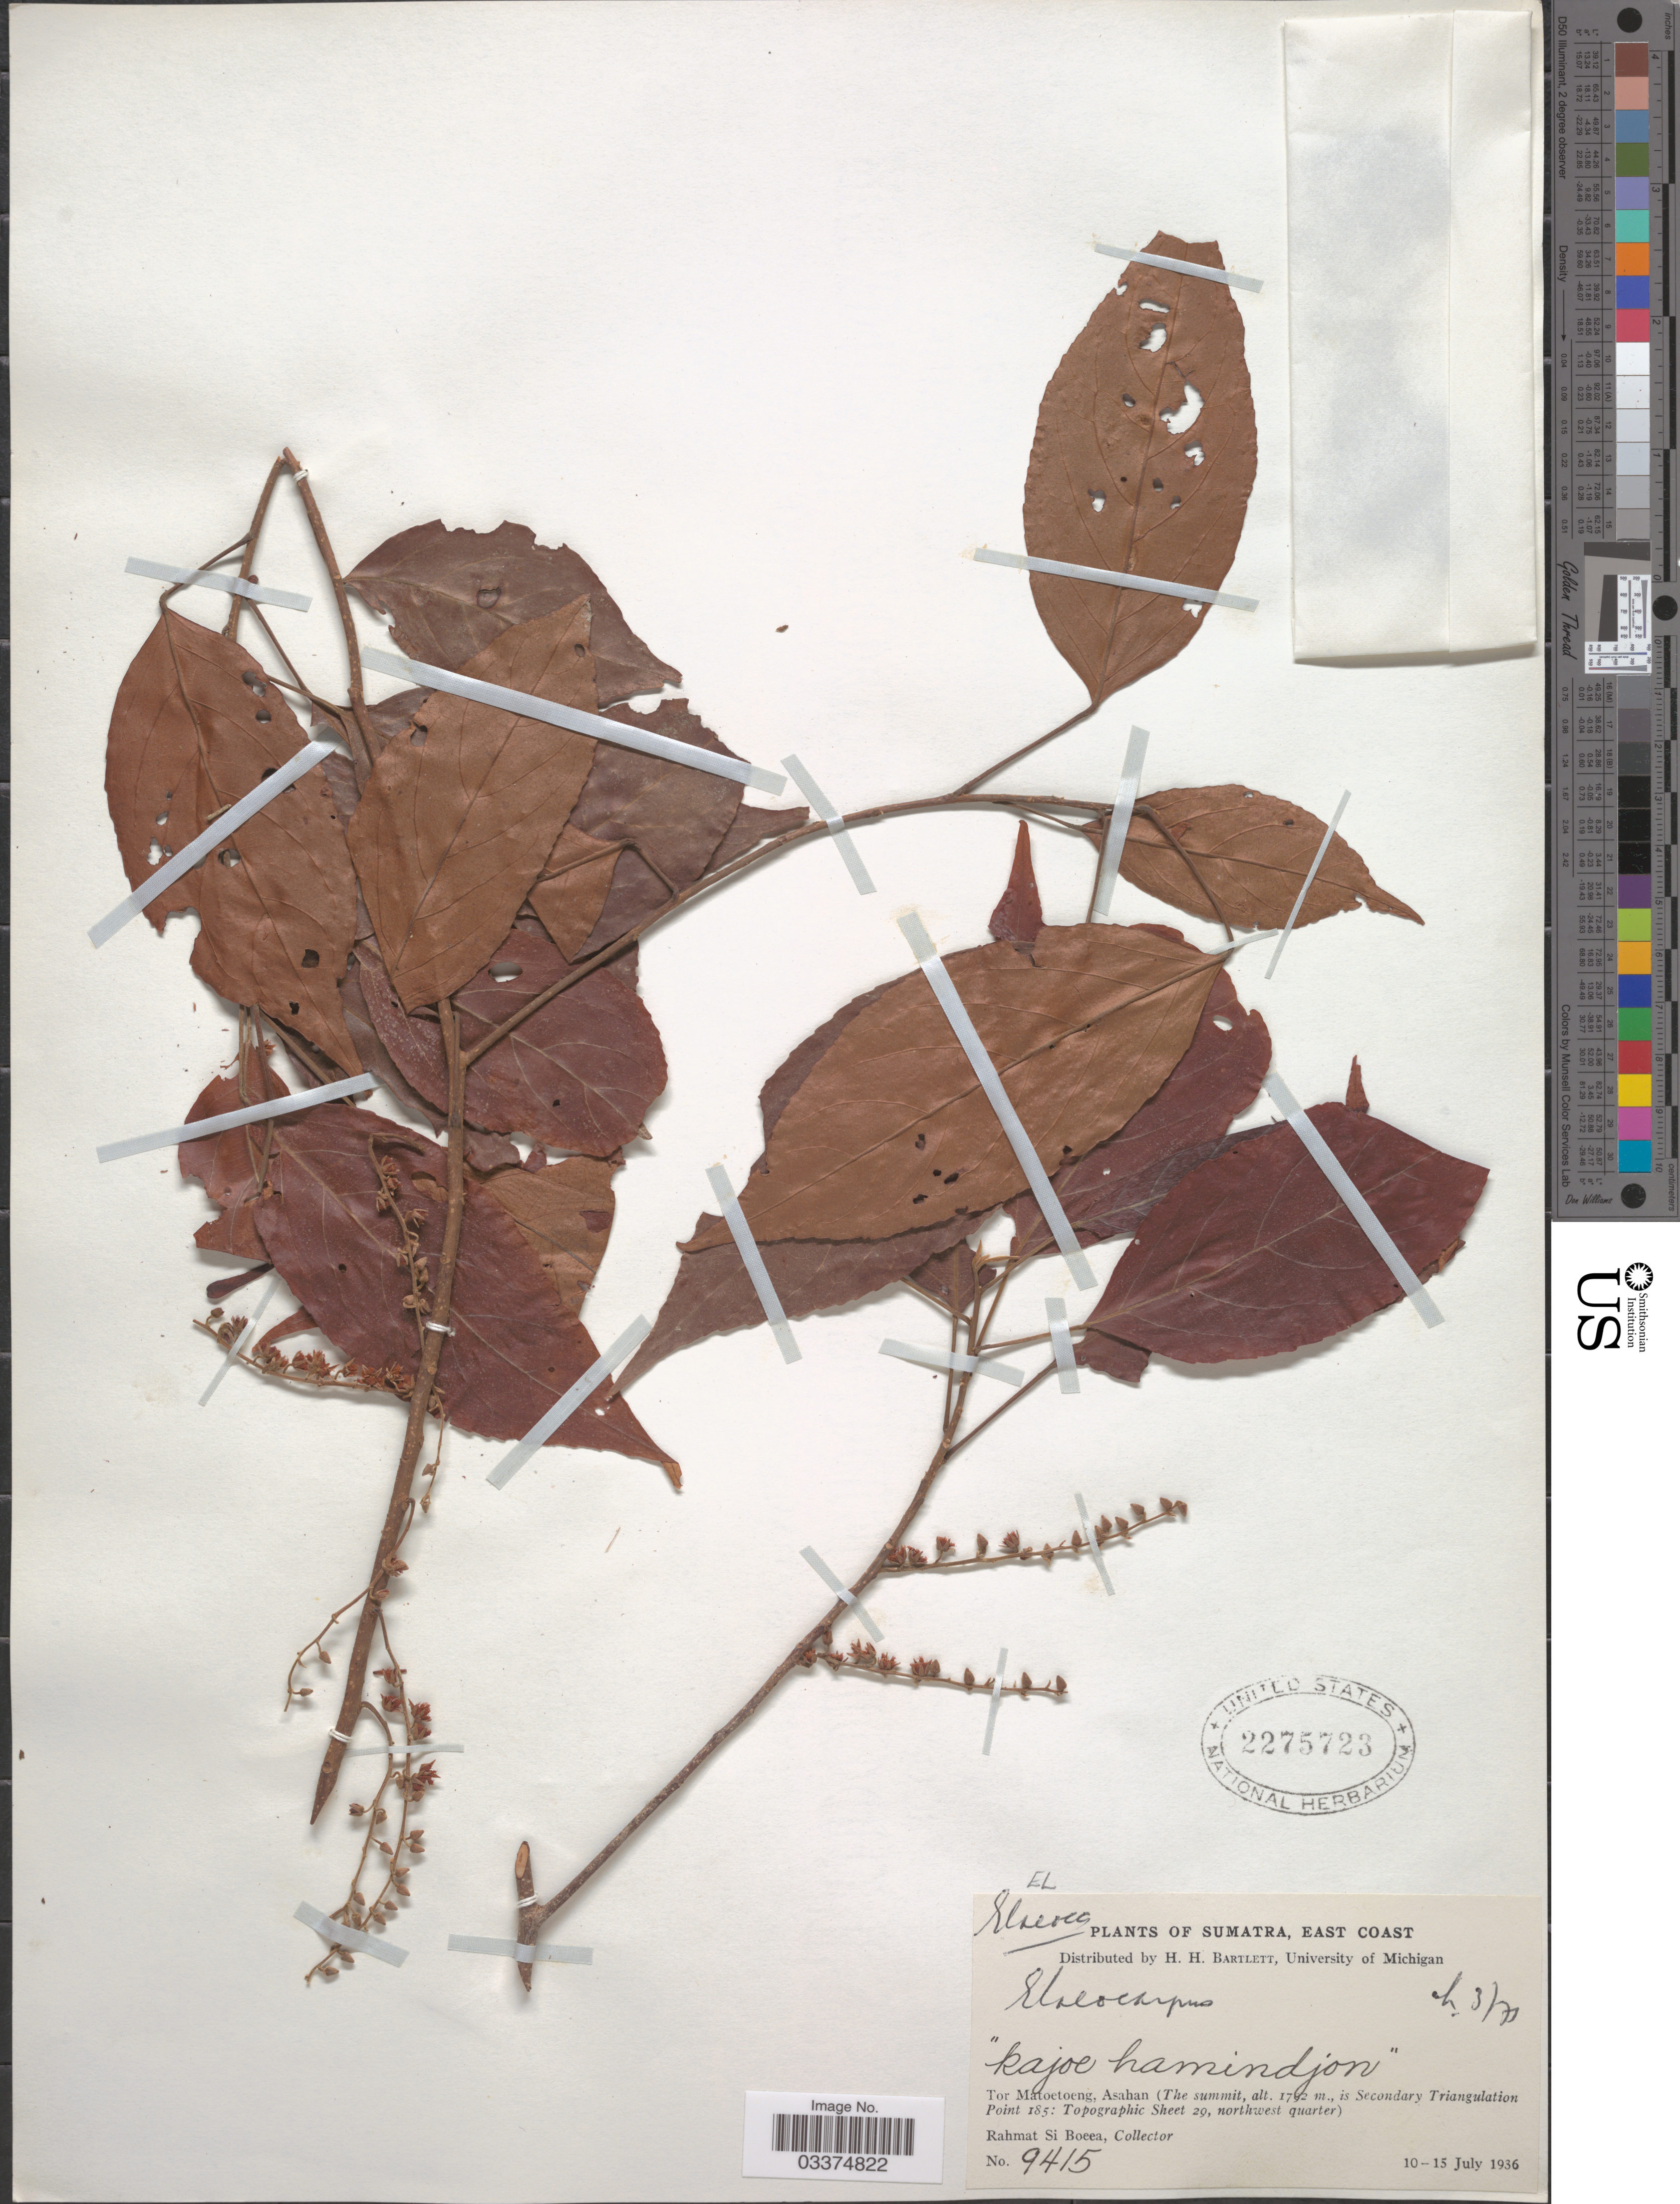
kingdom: Plantae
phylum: Tracheophyta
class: Magnoliopsida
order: Oxalidales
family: Elaeocarpaceae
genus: Elaeocarpus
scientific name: Elaeocarpus sp.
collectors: Rahmat Si Boeea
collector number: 9415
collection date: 1936-07-10/1936-07-15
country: Indonesia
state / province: Sumatra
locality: East Coast. Tor Matoetoeng, Asahan (The summit, is Secondary Triangulation Point 185: Topographic Sheet 29, northwest quarter).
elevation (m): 1792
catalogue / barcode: US 2275723